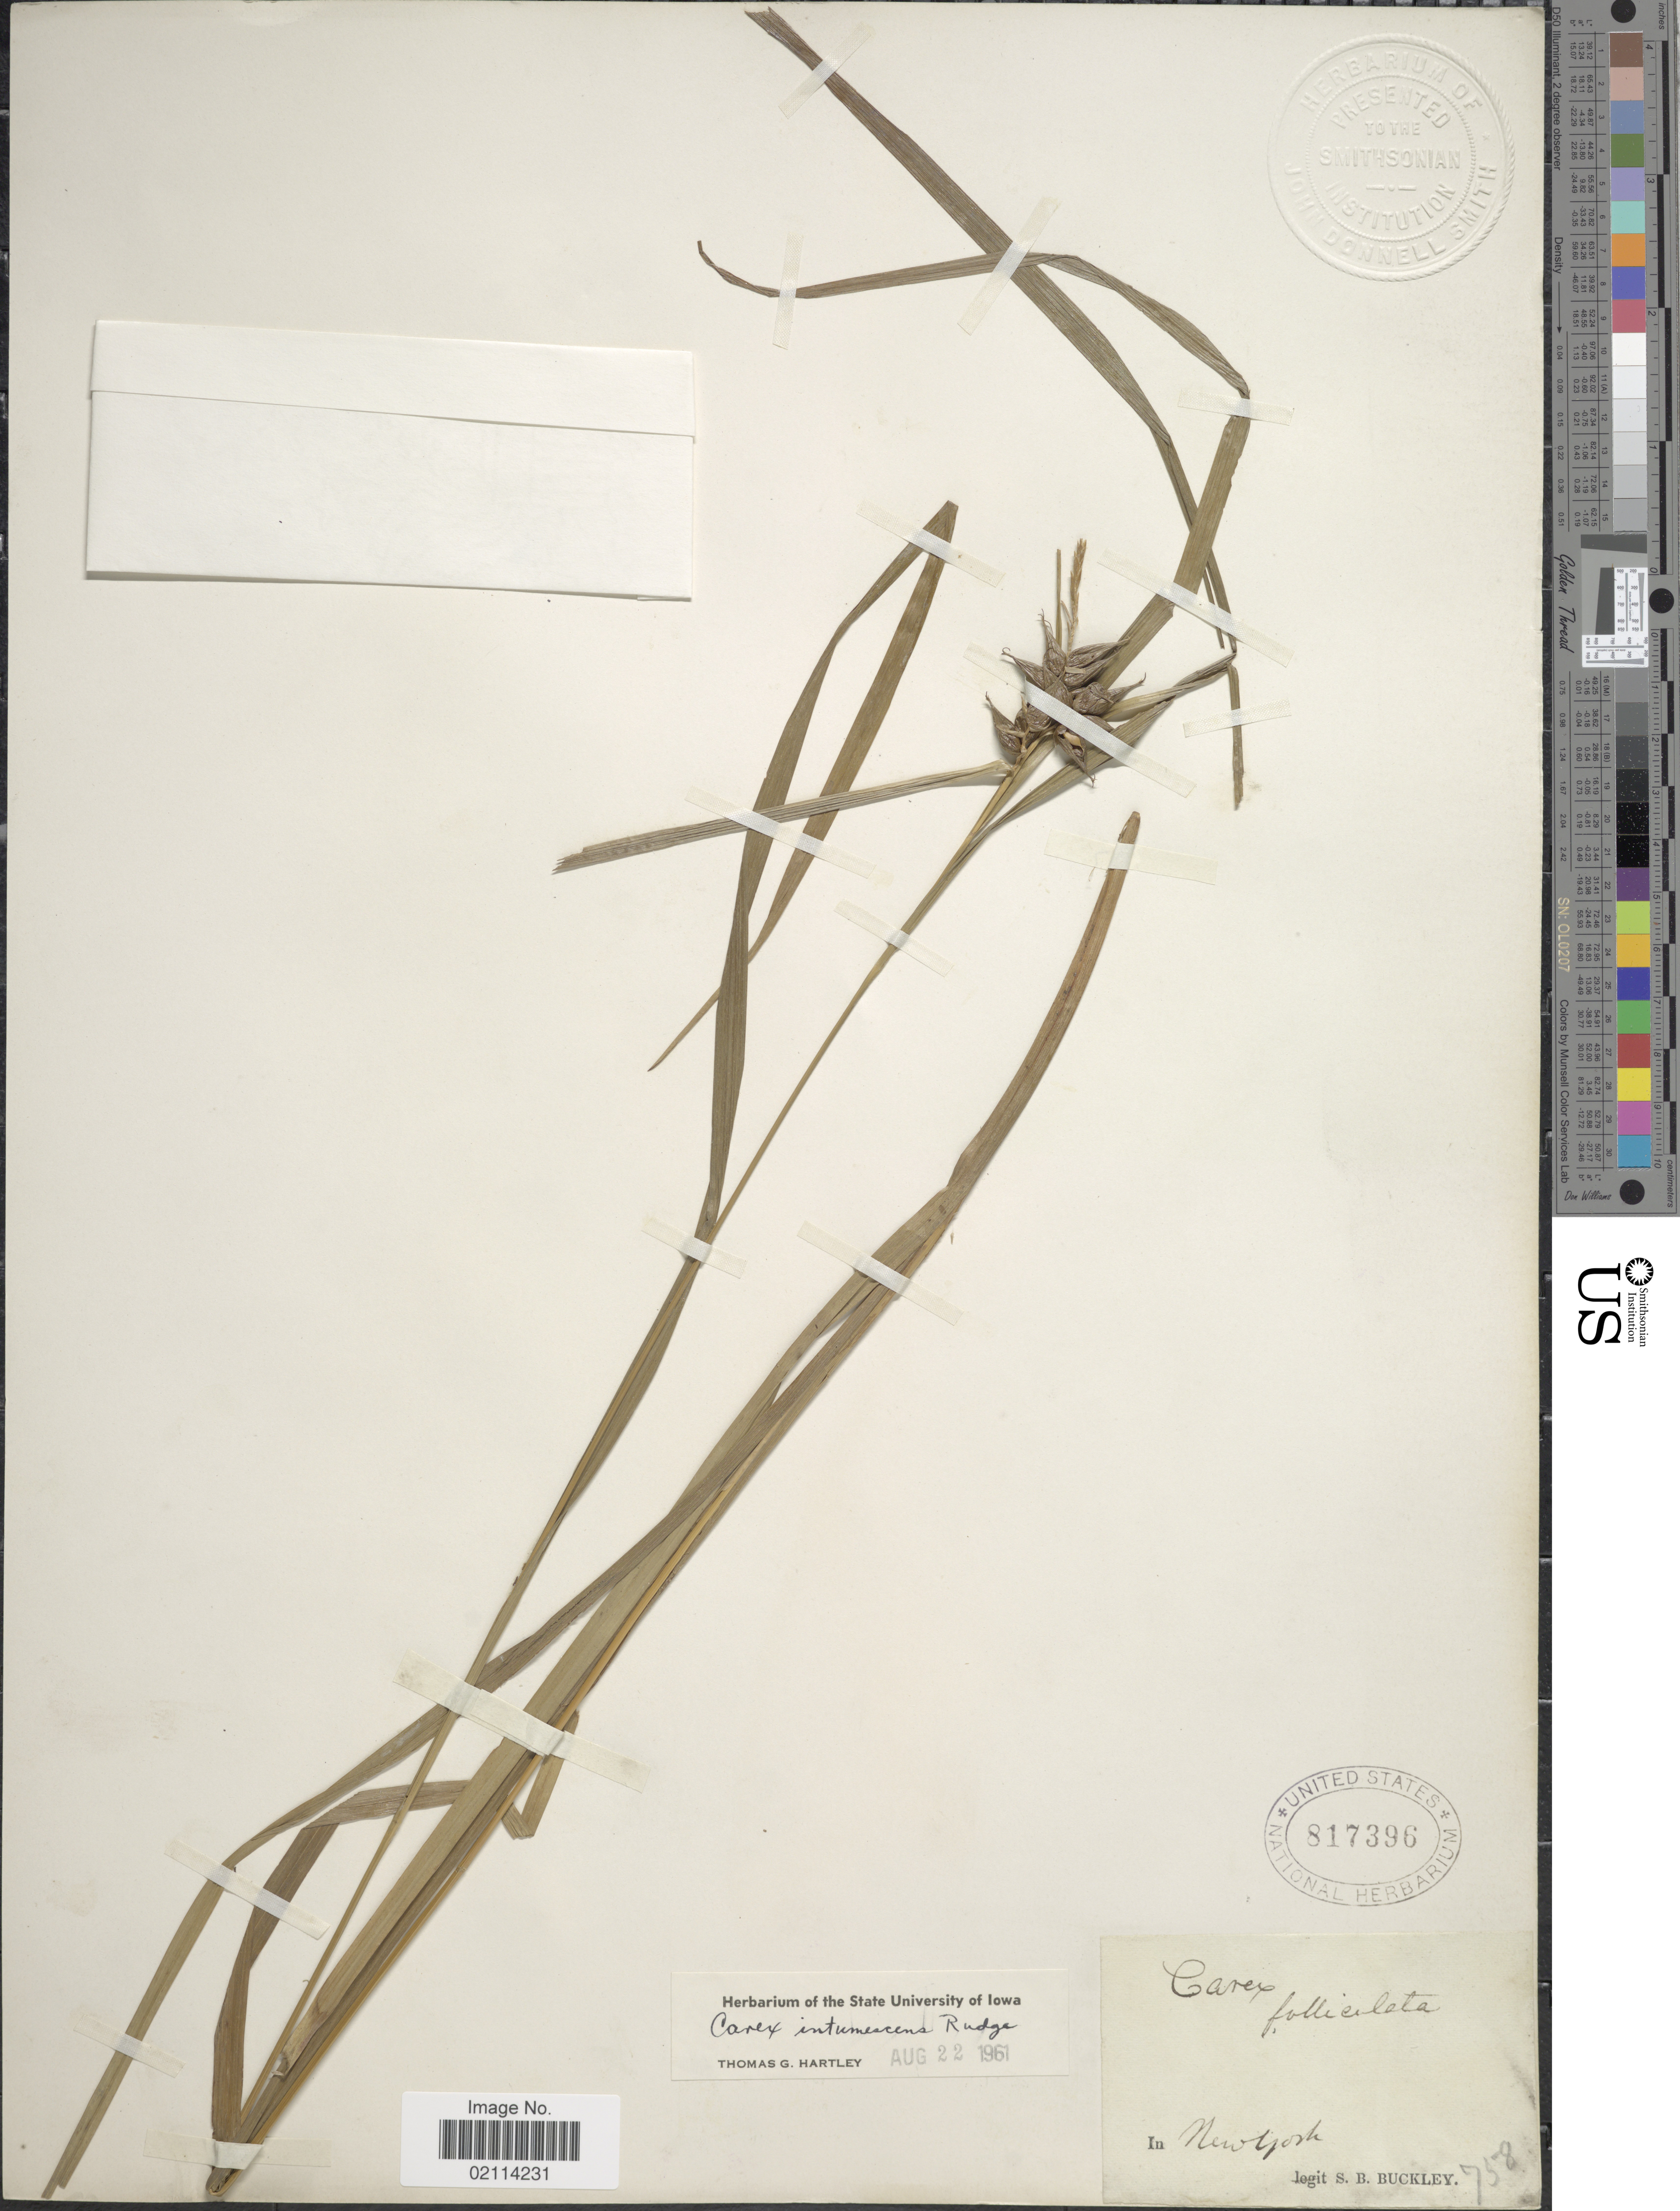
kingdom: Plantae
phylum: Tracheophyta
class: Liliopsida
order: Poales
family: Cyperaceae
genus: Carex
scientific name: Carex intumescens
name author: Rudge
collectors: S. B. Buckley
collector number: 758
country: United States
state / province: New York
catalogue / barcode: US 817396